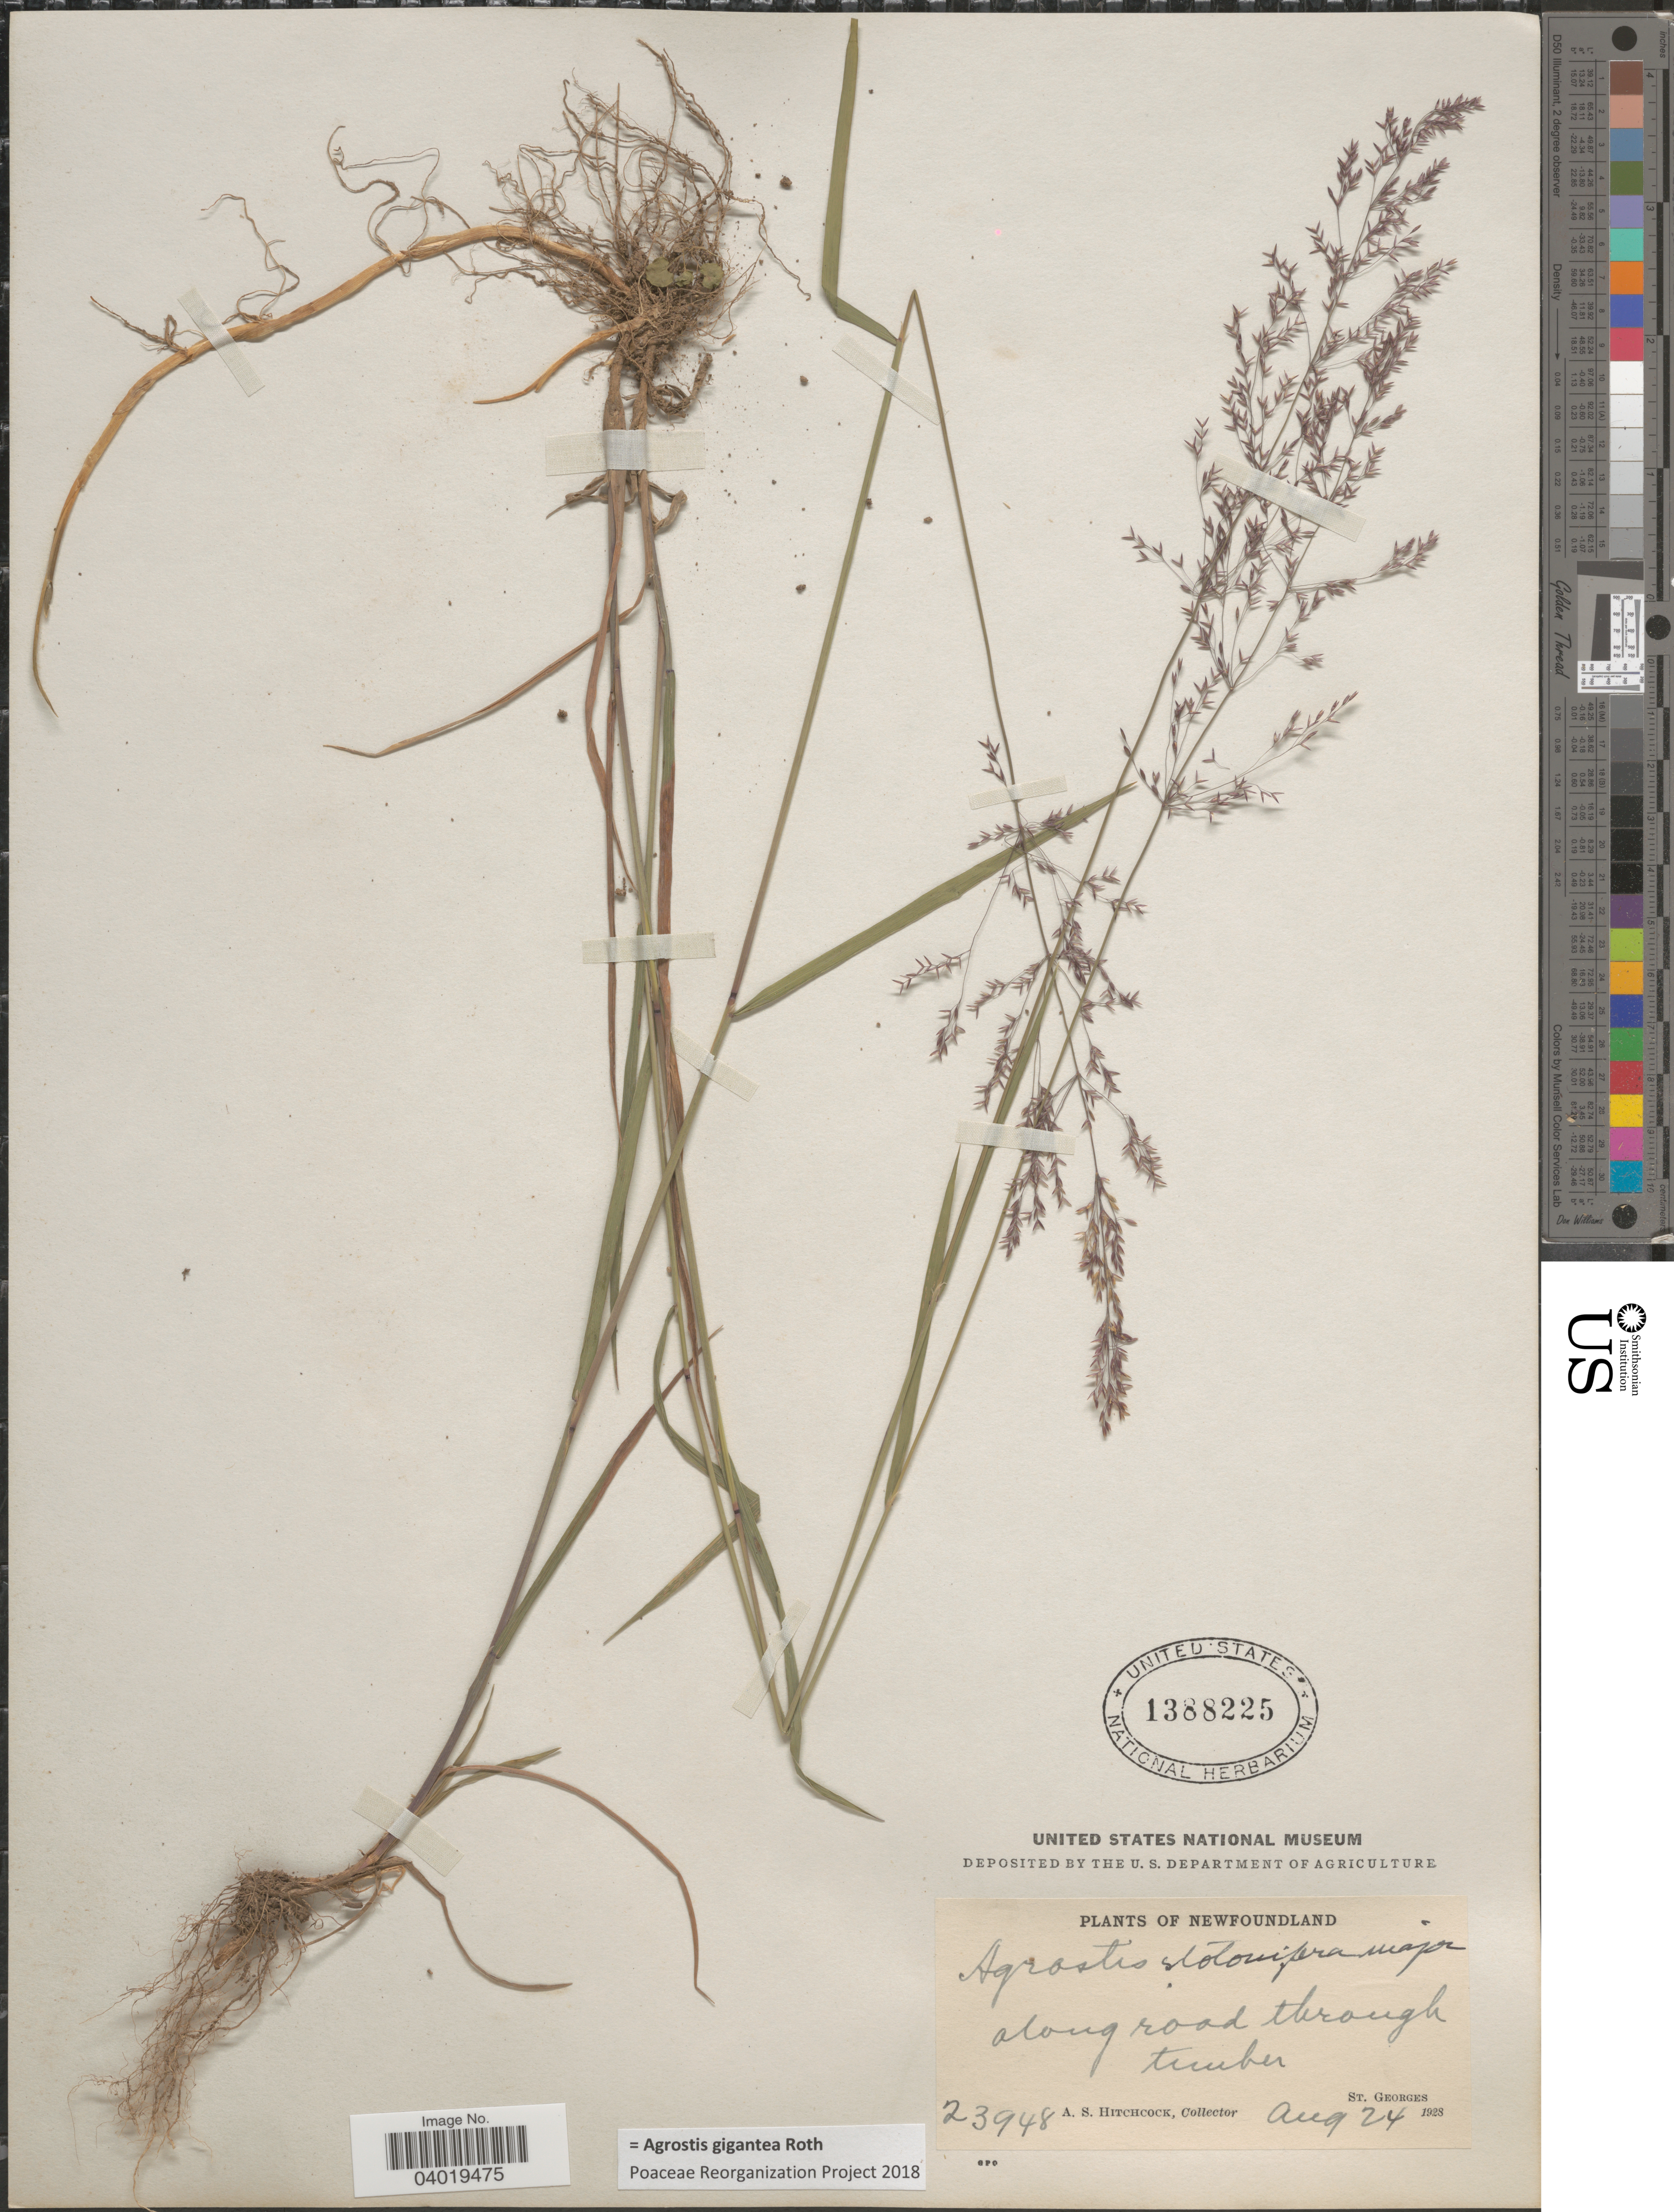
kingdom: Plantae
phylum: Tracheophyta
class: Liliopsida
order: Poales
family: Poaceae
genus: Agrostis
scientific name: Agrostis gigantea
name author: Roth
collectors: A. S. Hitchcock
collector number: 23948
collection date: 1928-08-24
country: Canada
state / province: Newfoundland and Labrador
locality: Along road through timber. St. Georges.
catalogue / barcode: US 1388225